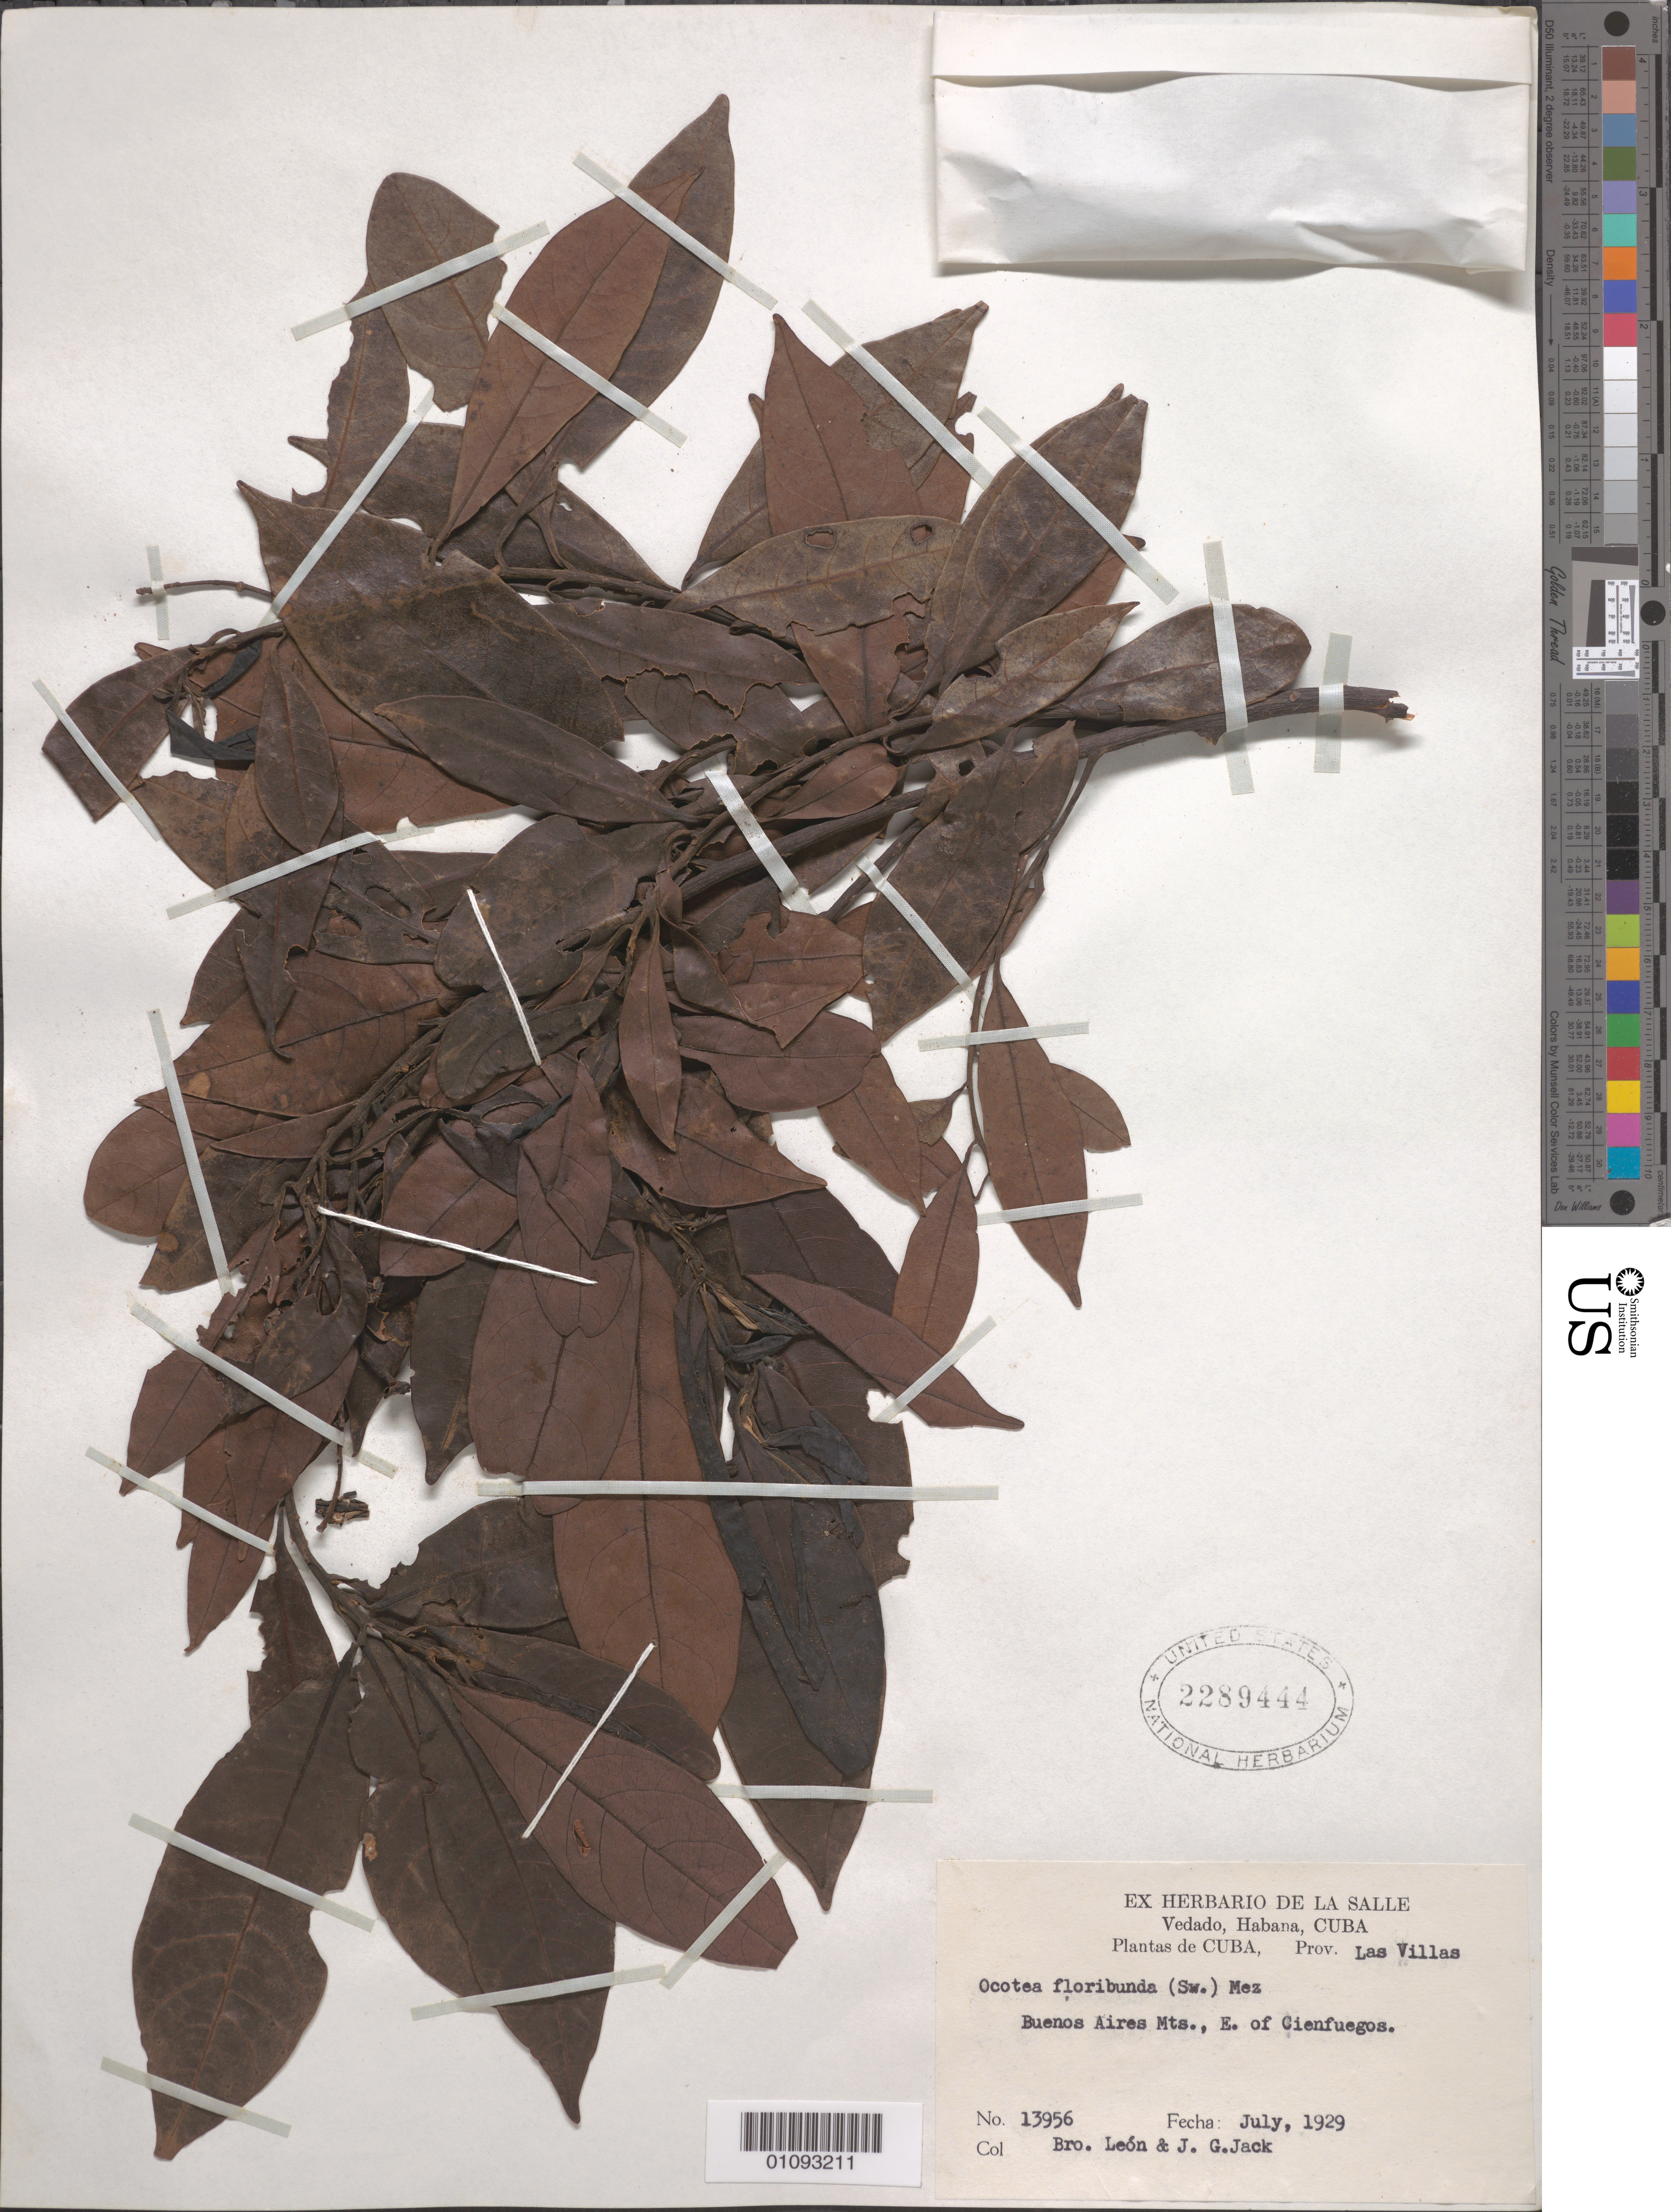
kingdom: Plantae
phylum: Tracheophyta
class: Magnoliopsida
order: Laurales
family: Lauraceae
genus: Ocotea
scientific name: Ocotea floribunda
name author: (Sw.) Mez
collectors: Bro. León & J. G. Jack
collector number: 13956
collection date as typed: Jul 1929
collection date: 1929-07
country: Cuba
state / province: Las Villas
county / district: Cienfuegos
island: Cuba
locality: Buenos Aires Mts , E of Cienfuegos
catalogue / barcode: US 2289444